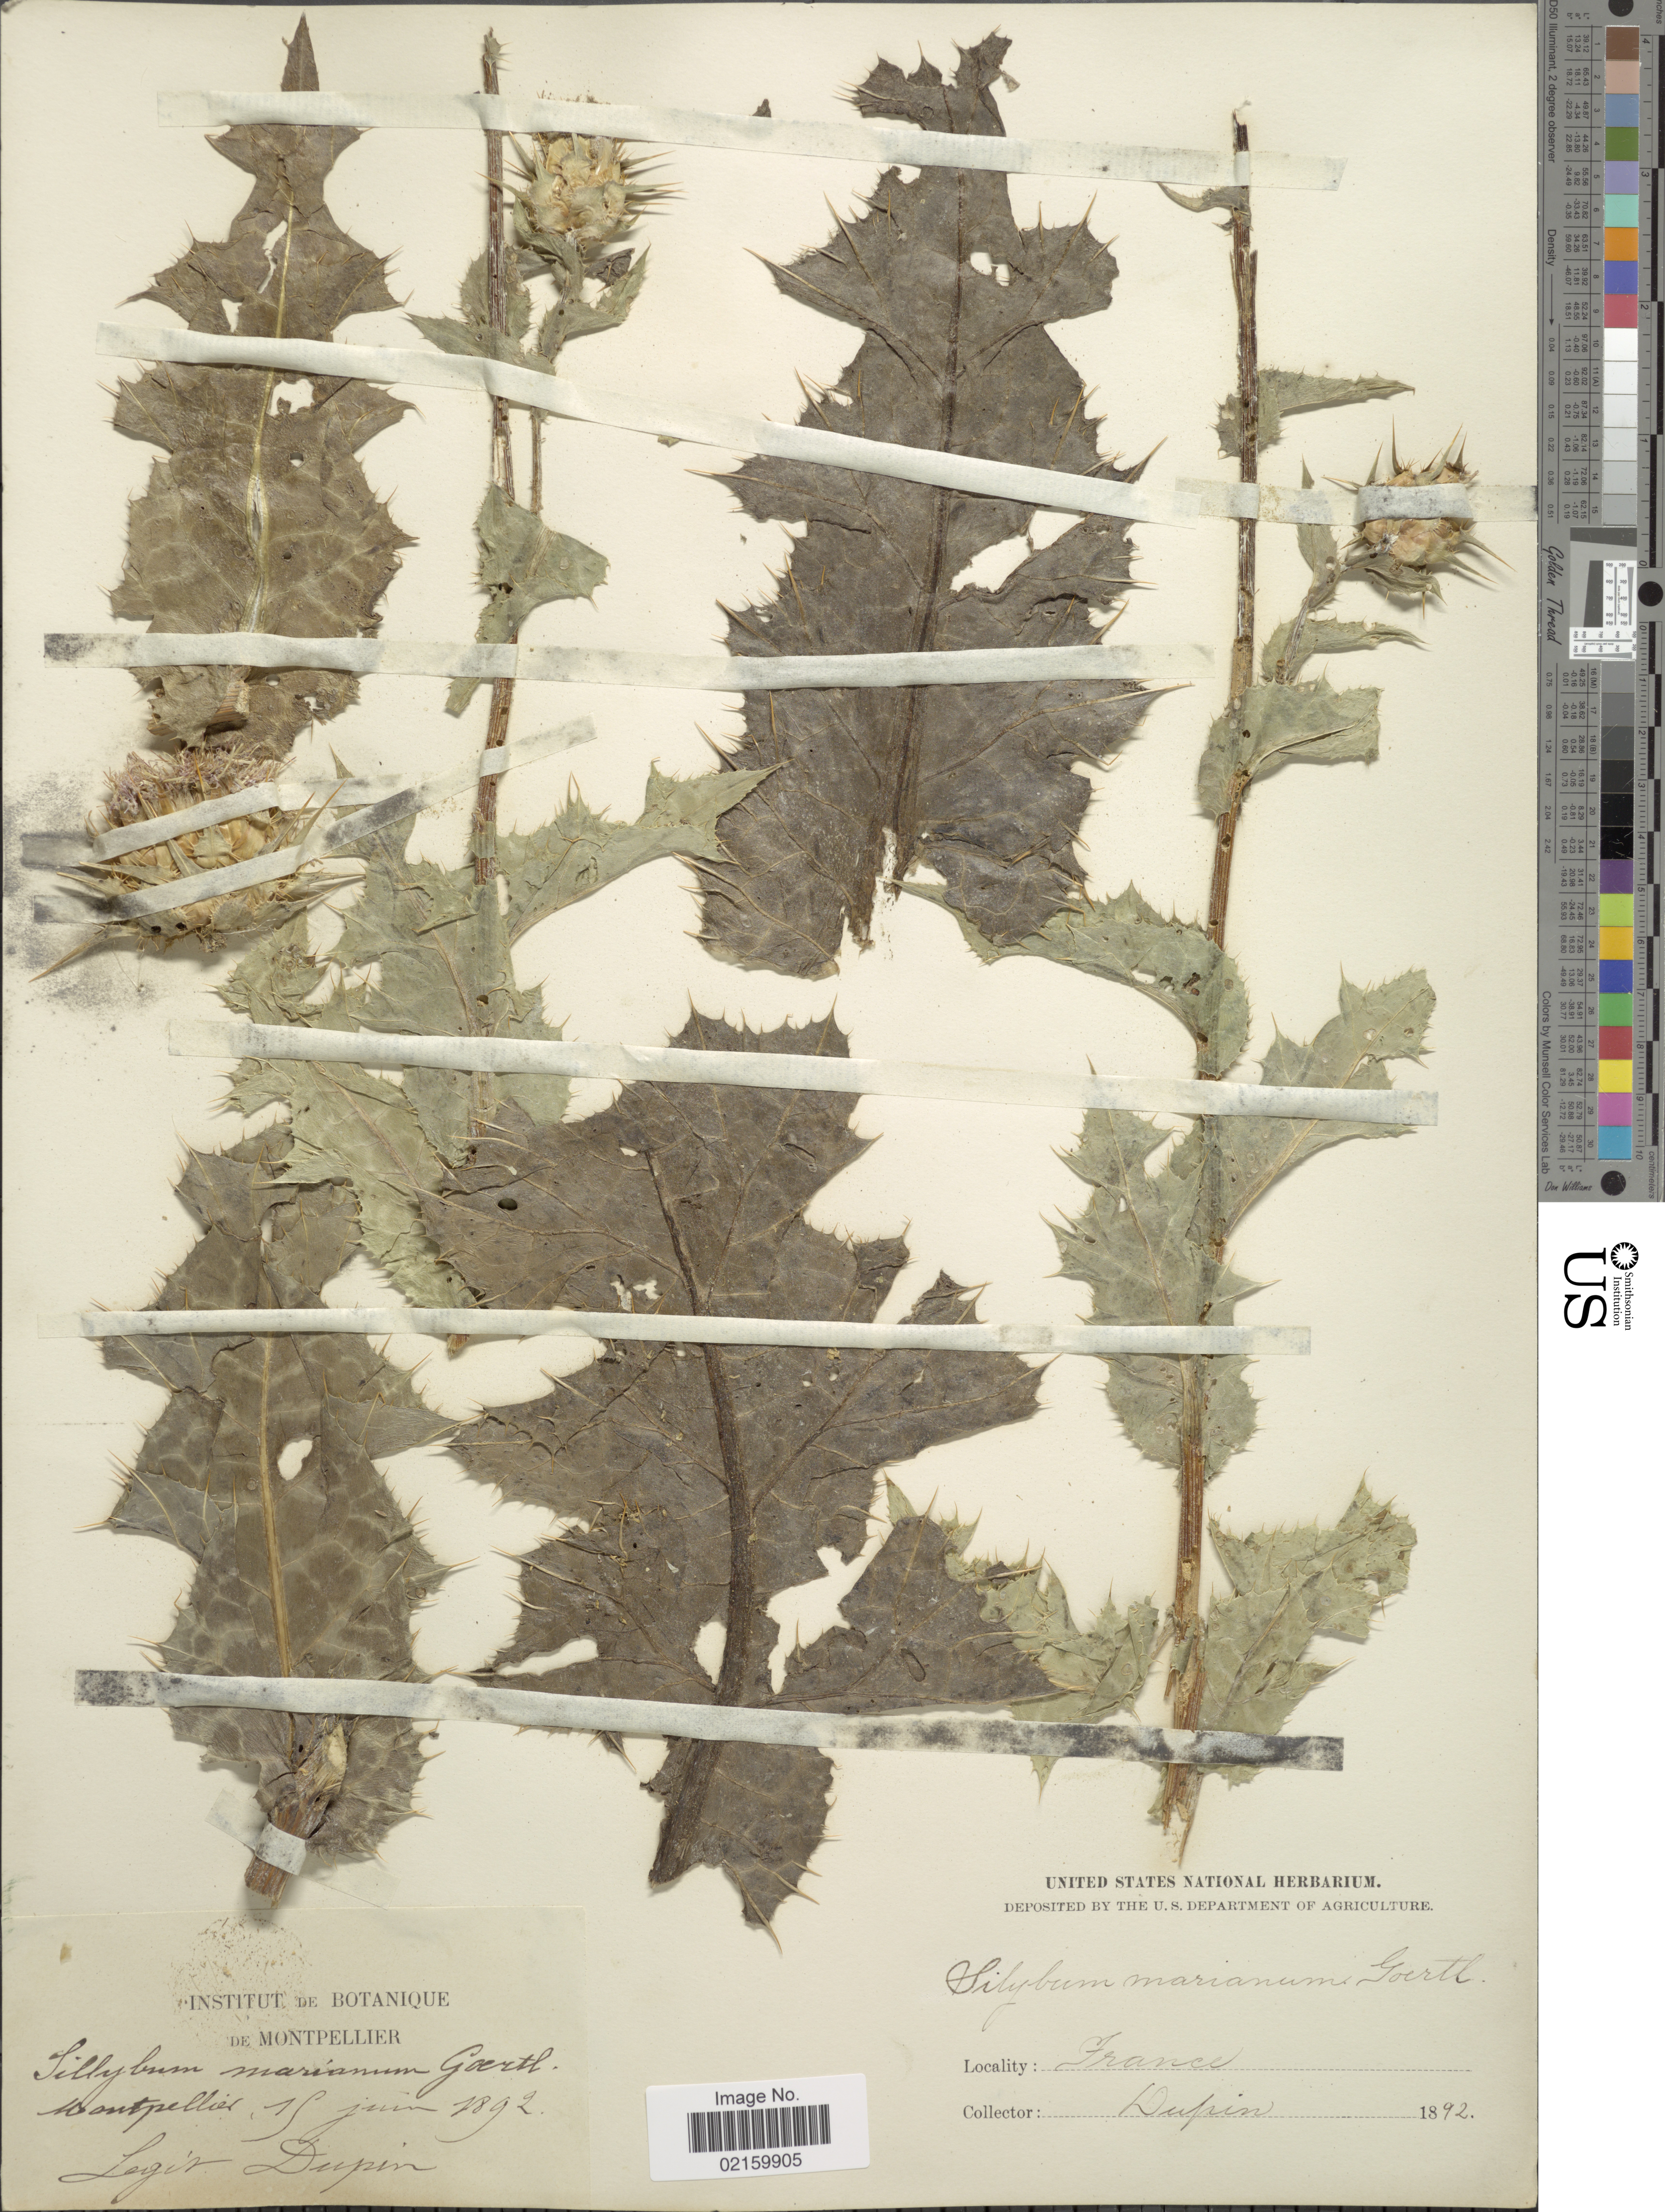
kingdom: Plantae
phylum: Tracheophyta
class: Magnoliopsida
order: Asterales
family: Asteraceae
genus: Silybum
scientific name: Silybum marianum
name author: (L.) Gaertn.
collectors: Dupin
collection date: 1892-06-16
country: France